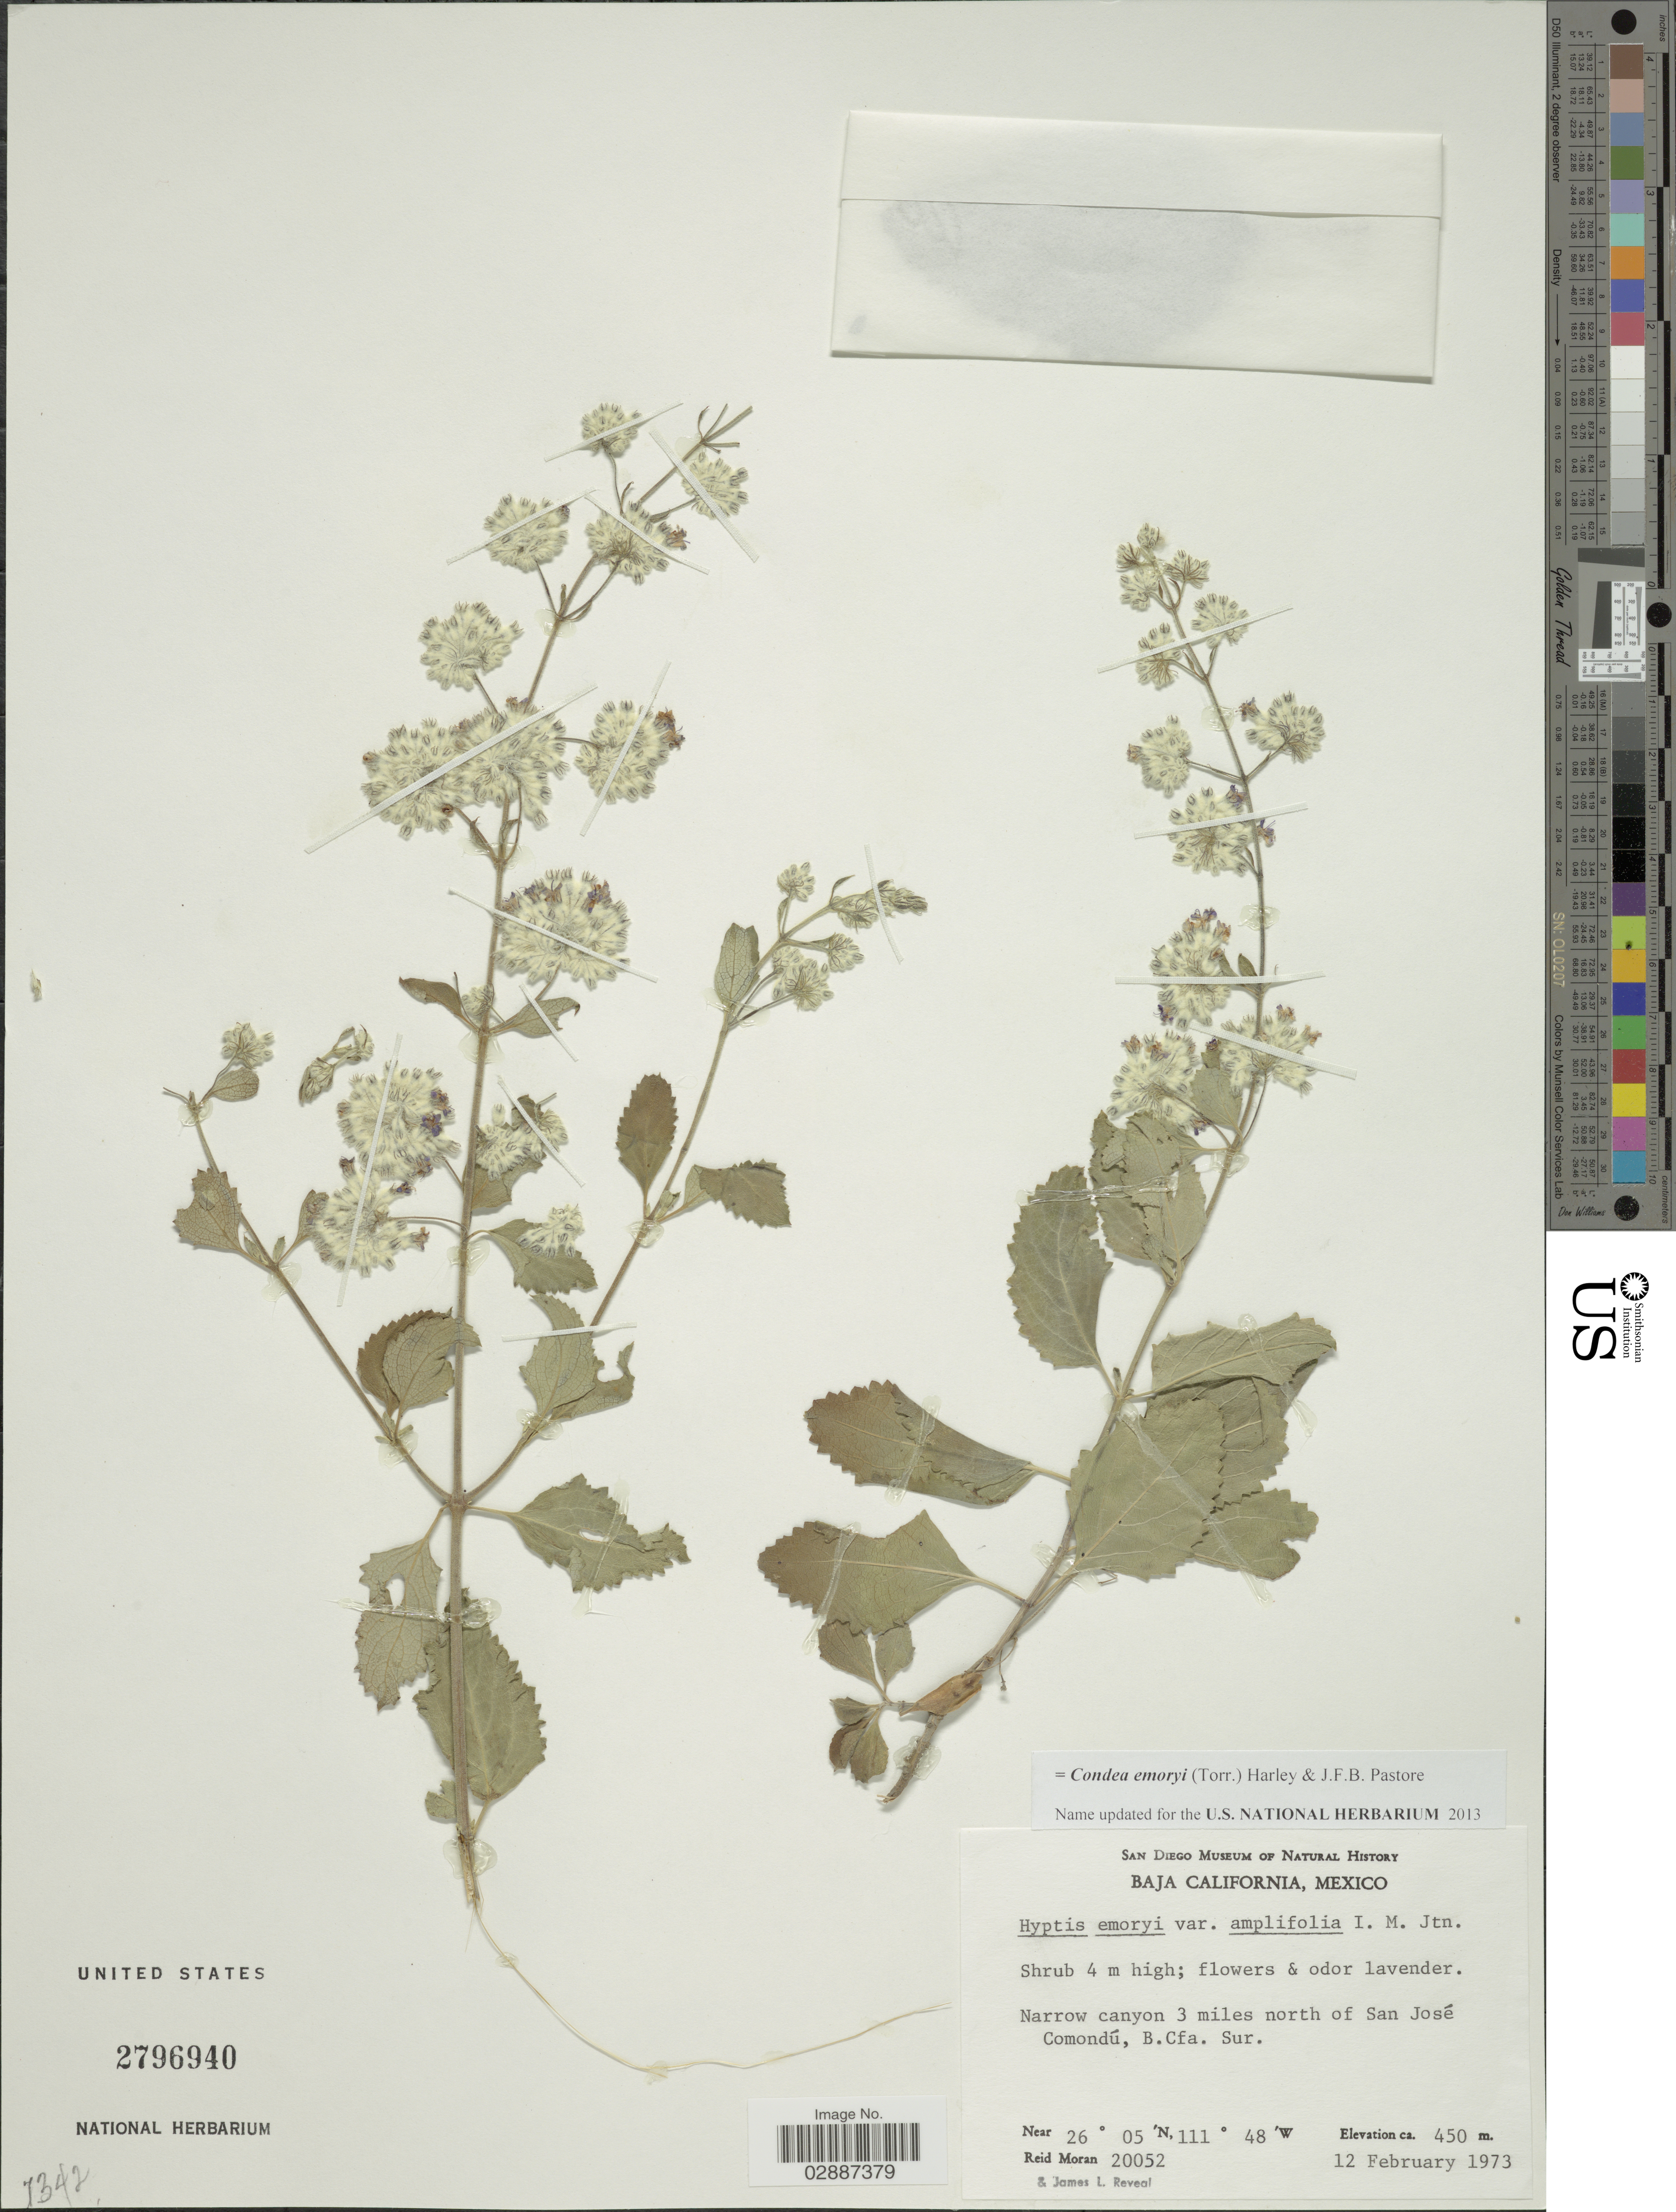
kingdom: Plantae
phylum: Tracheophyta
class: Magnoliopsida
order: Lamiales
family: Lamiaceae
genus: Condea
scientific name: Condea emoryi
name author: (Torr.) Harley & J.F.B. Pastore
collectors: R. Moran & J. L. Reveal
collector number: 20052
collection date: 1973-02-12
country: Mexico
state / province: Baja California Sur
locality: Narrow canyon 3 miles north of San José Comondú.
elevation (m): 450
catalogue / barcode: US 2796940